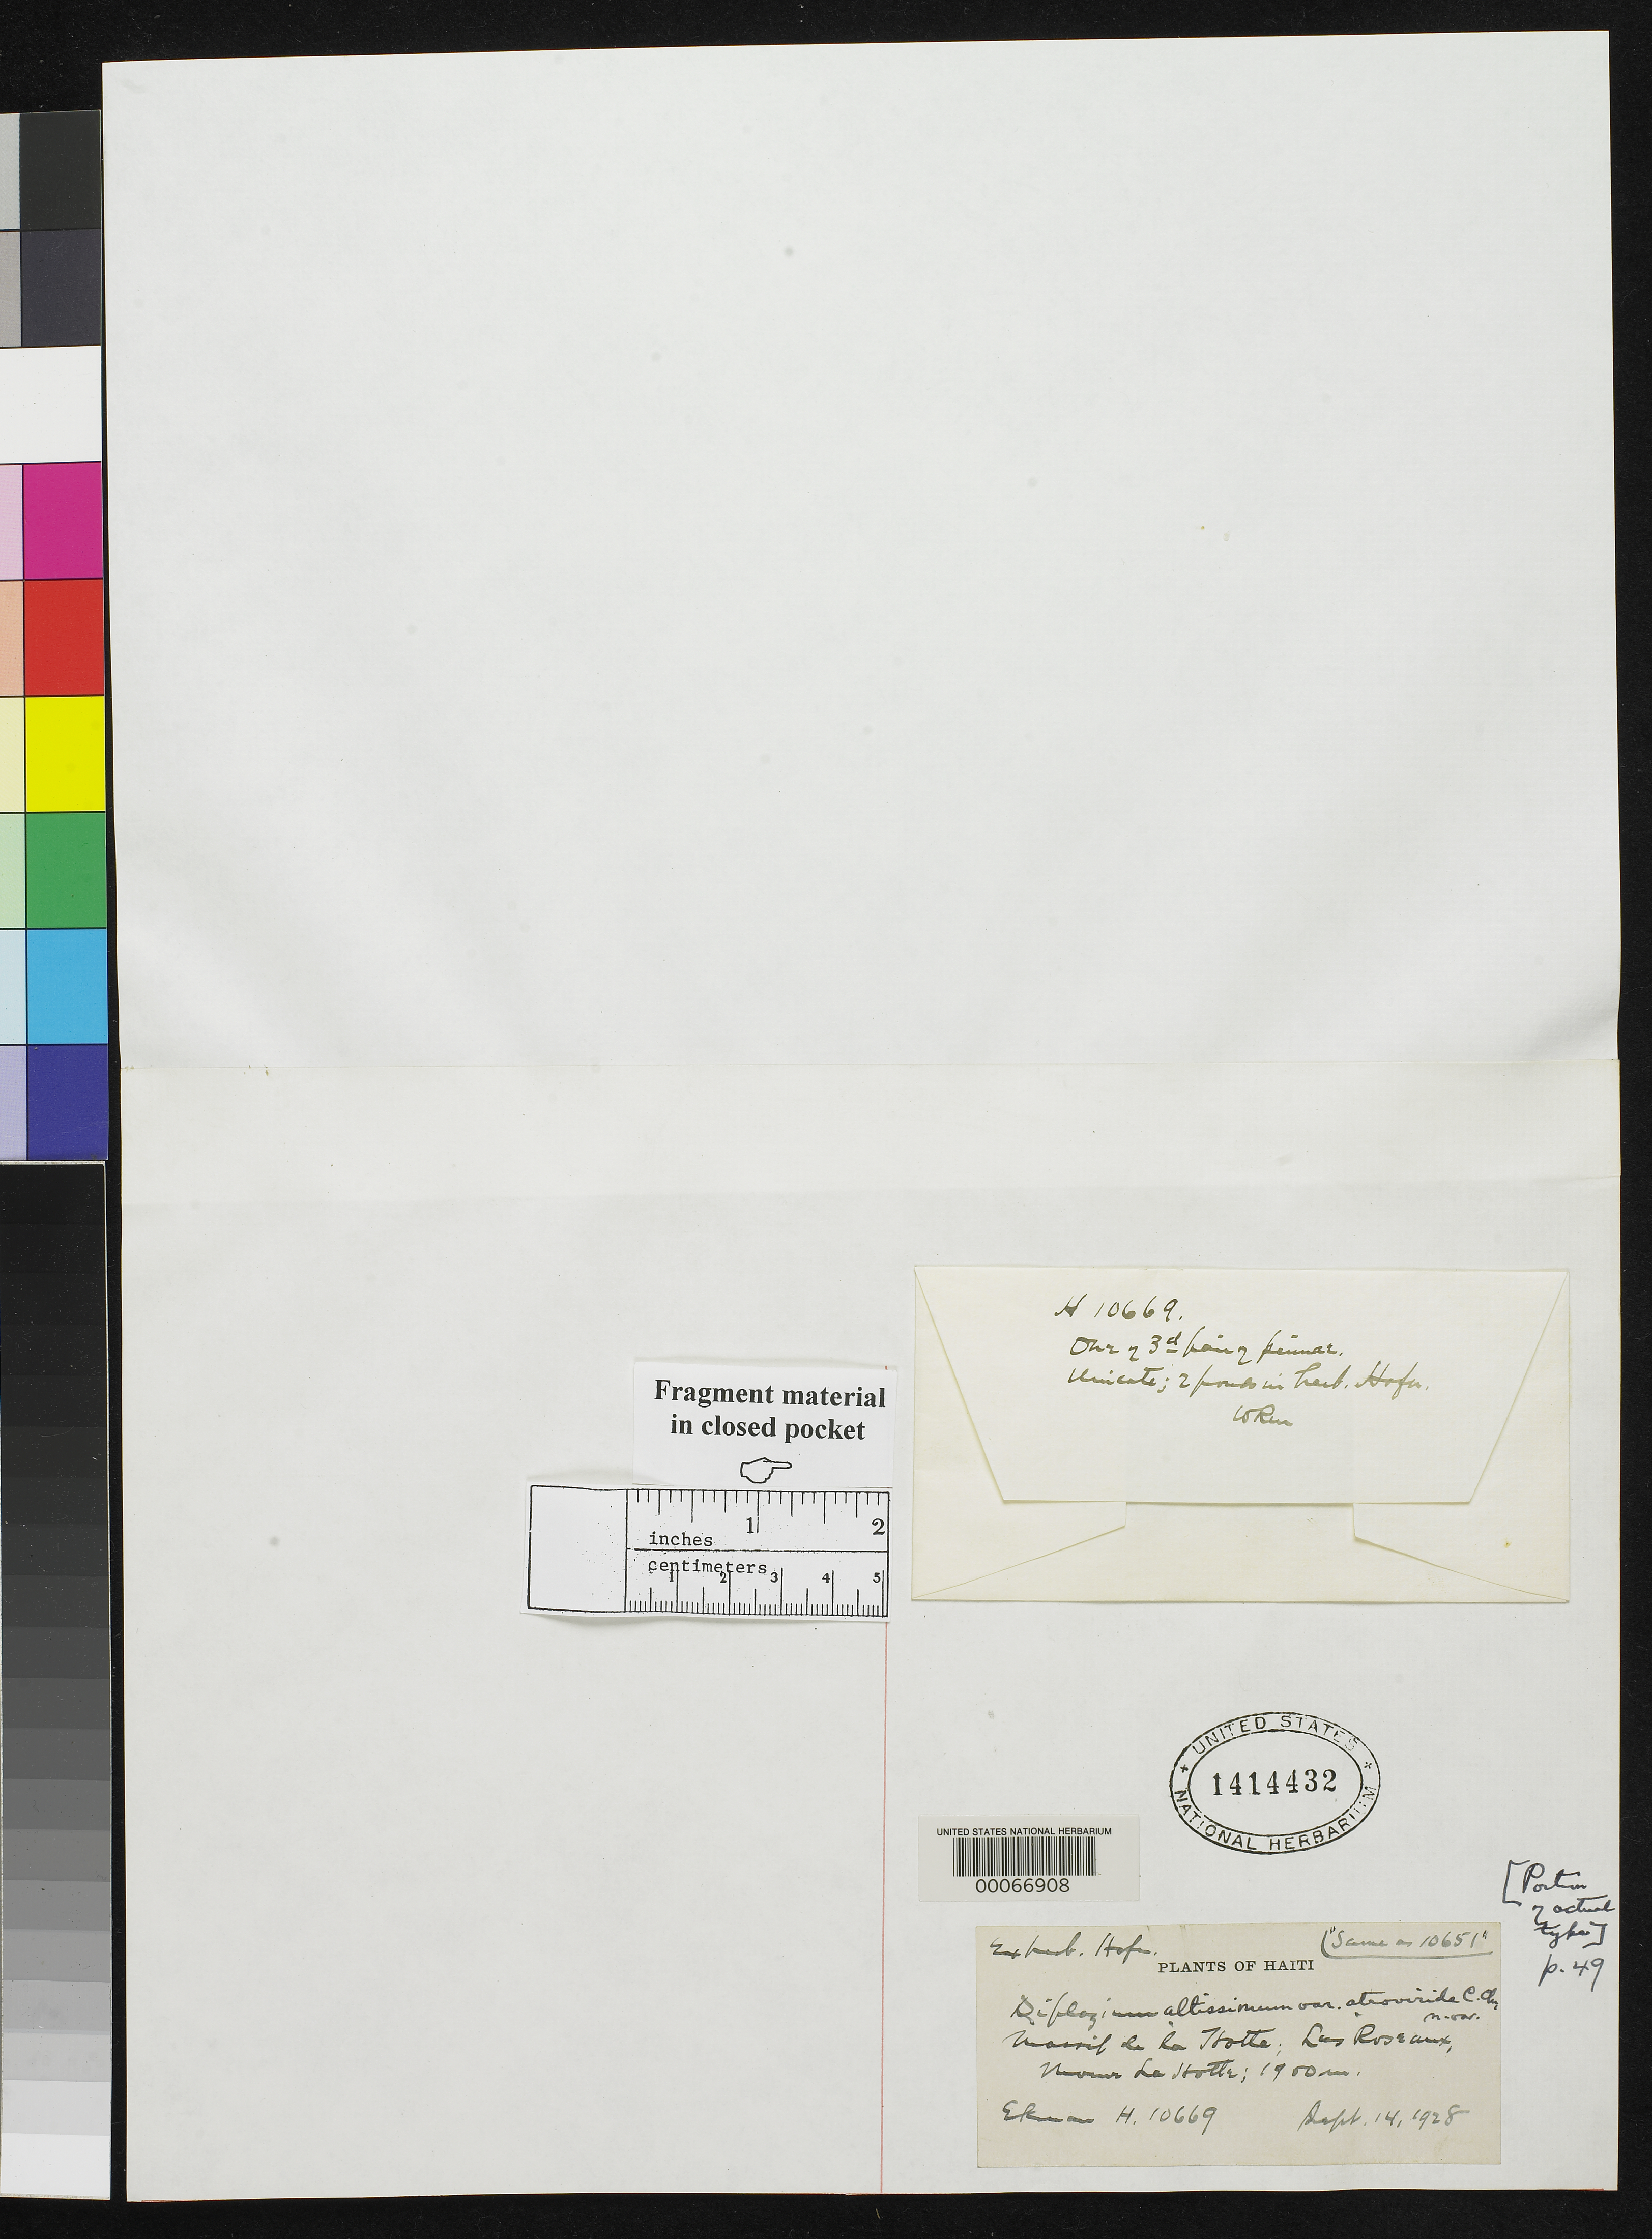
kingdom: Plantae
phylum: Tracheophyta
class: Polypodiopsida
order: Polypodiales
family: Athyriaceae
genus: Diplazium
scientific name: Diplazium altissimum var. atroviride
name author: C. Chr.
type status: Isotype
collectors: E. L. Ekman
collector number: H10669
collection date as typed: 14 Nov 1928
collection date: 1928-11-14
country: Haiti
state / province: Sud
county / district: Hotte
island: Hispaniola Island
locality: Above Gadet.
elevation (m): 1900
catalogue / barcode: US 1414432